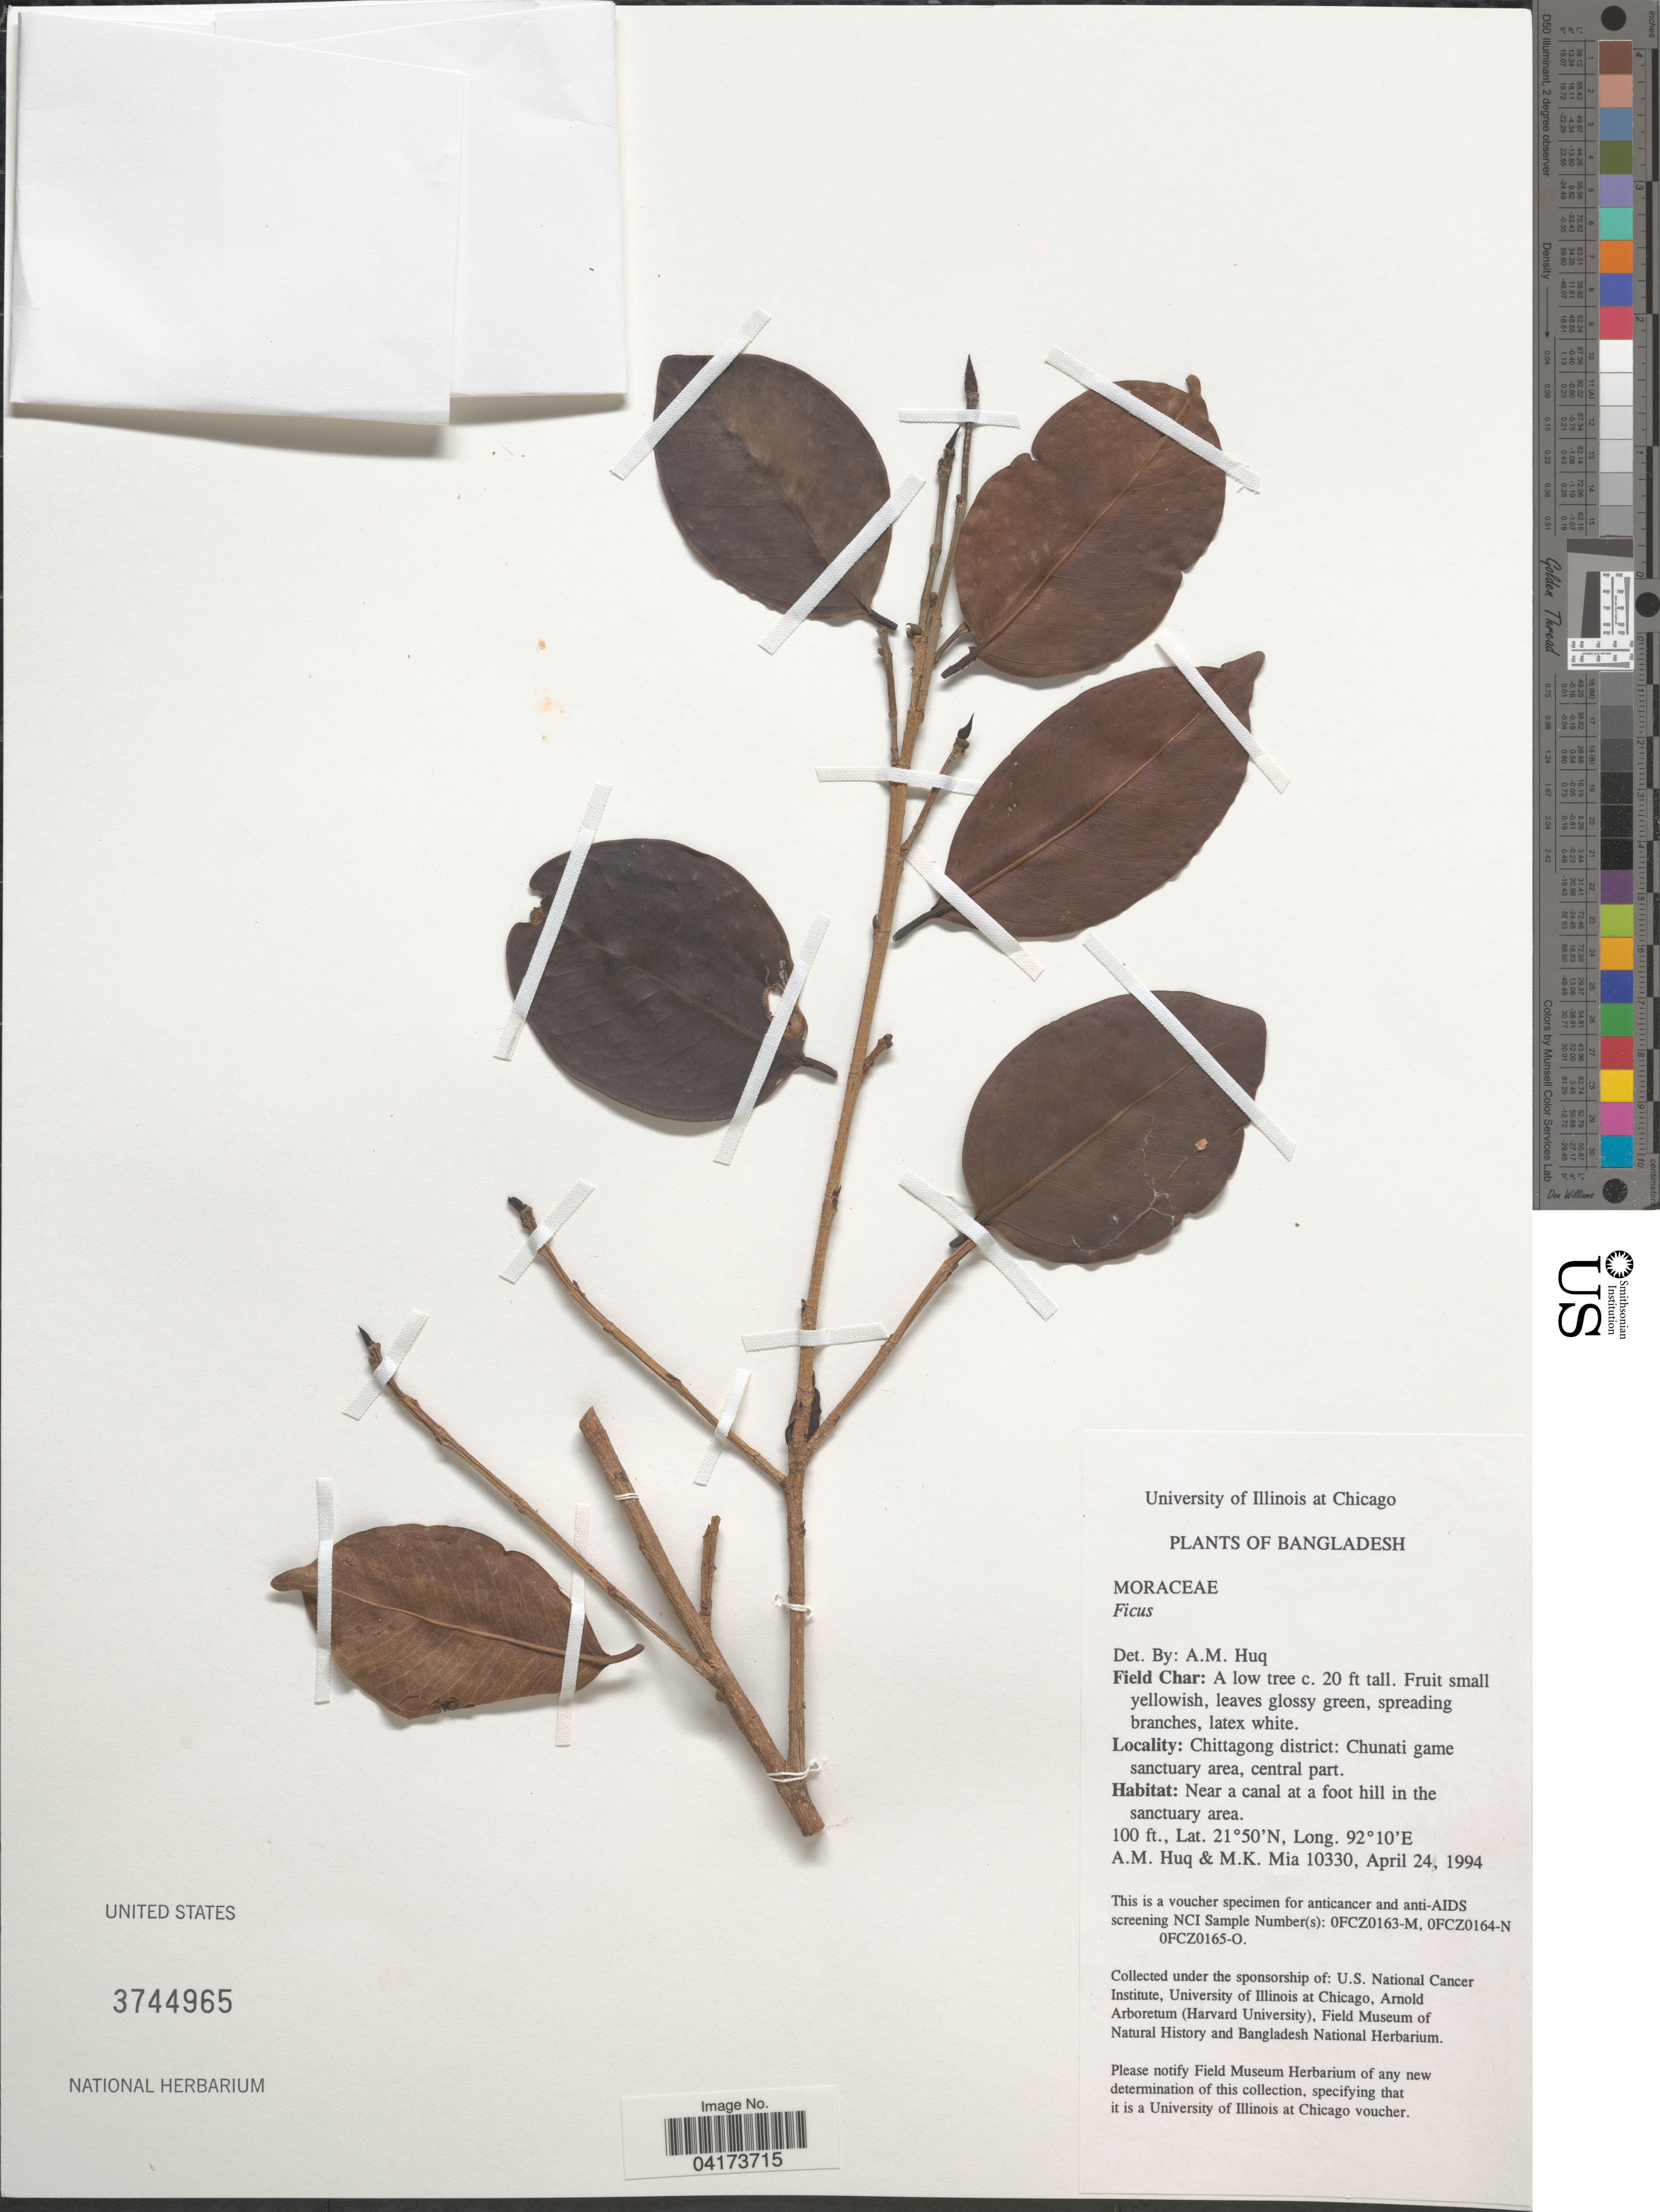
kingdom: Plantae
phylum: Tracheophyta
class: Magnoliopsida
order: Rosales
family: Moraceae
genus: Ficus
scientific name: Ficus sp.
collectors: A. M. Huq & M. Mia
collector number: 10330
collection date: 1994-04-24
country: Bangladesh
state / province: Chittagong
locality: Chittagong district: Chunati game sanctuary area, central part. Near a canal at a foot hill in the sanctuary area.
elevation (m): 30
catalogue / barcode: US 3744965